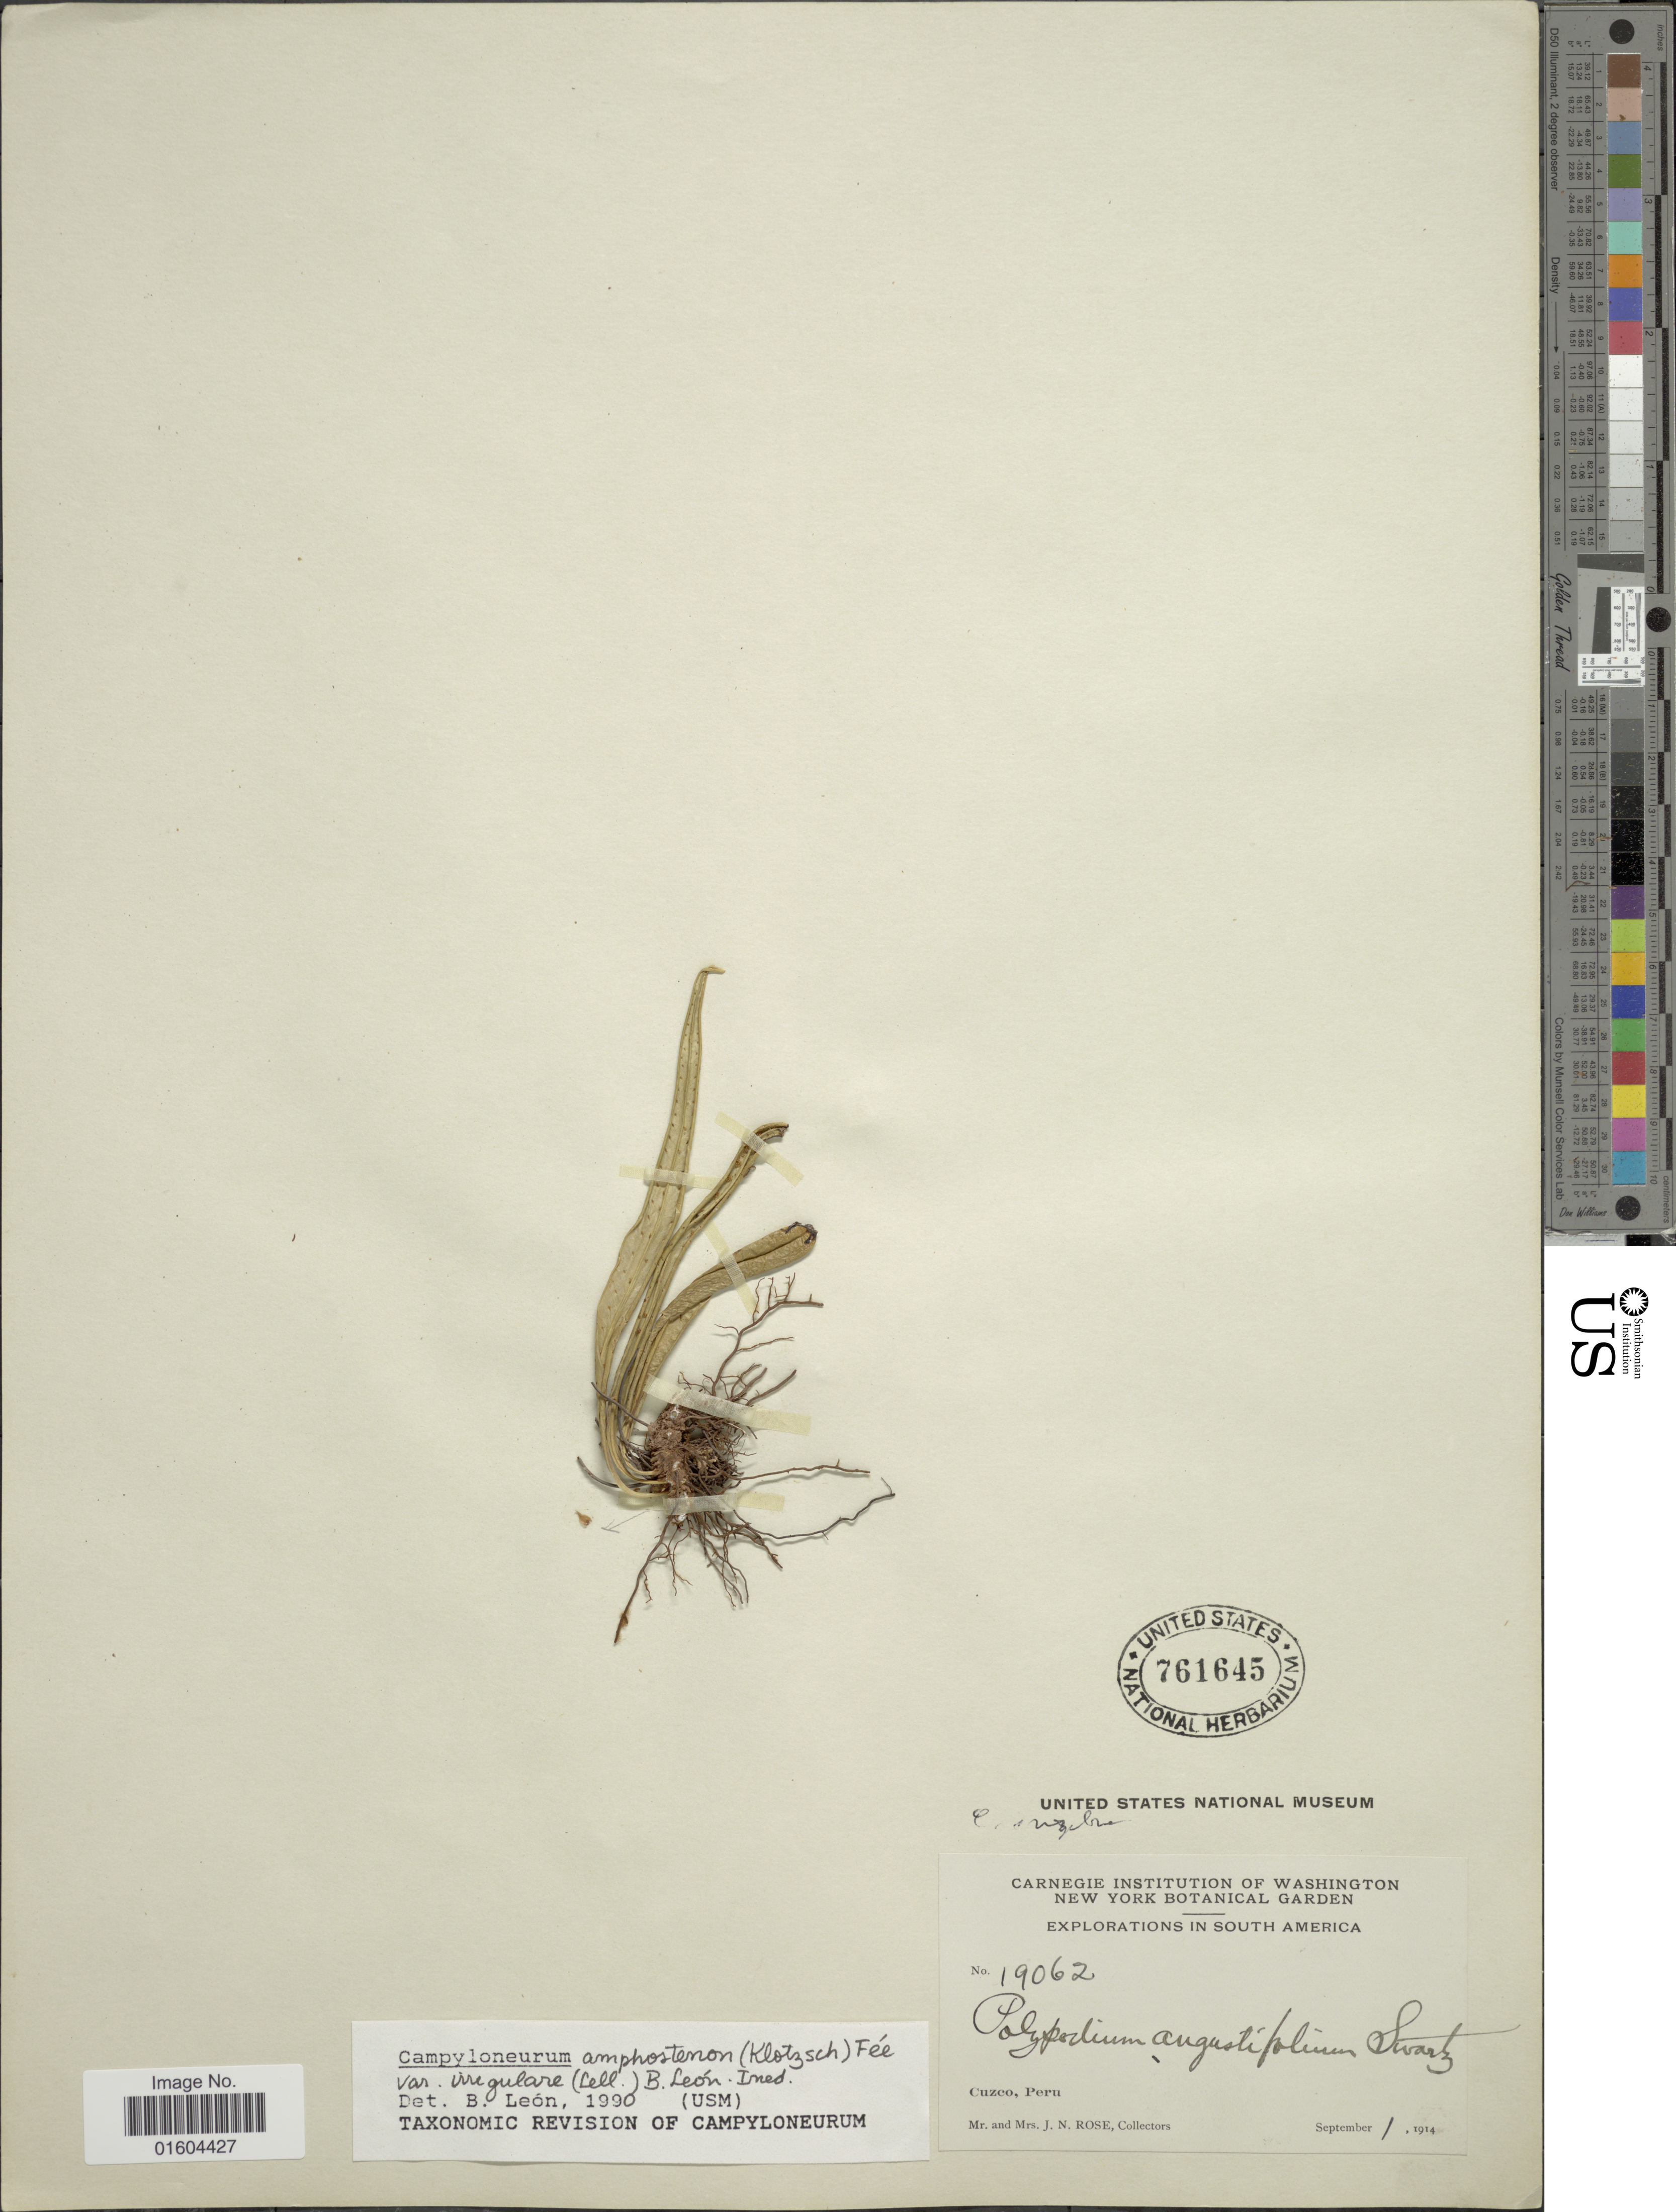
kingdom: Plantae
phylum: Tracheophyta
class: Polypodiopsida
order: Polypodiales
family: Polypodiaceae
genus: Campyloneurum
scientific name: Campyloneurum irregulare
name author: Lellinger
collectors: J. N. Rose & L. B. Rose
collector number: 19062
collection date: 1914-09-01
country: Peru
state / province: Cusco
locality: Cuzco, Peru.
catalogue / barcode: US 761645